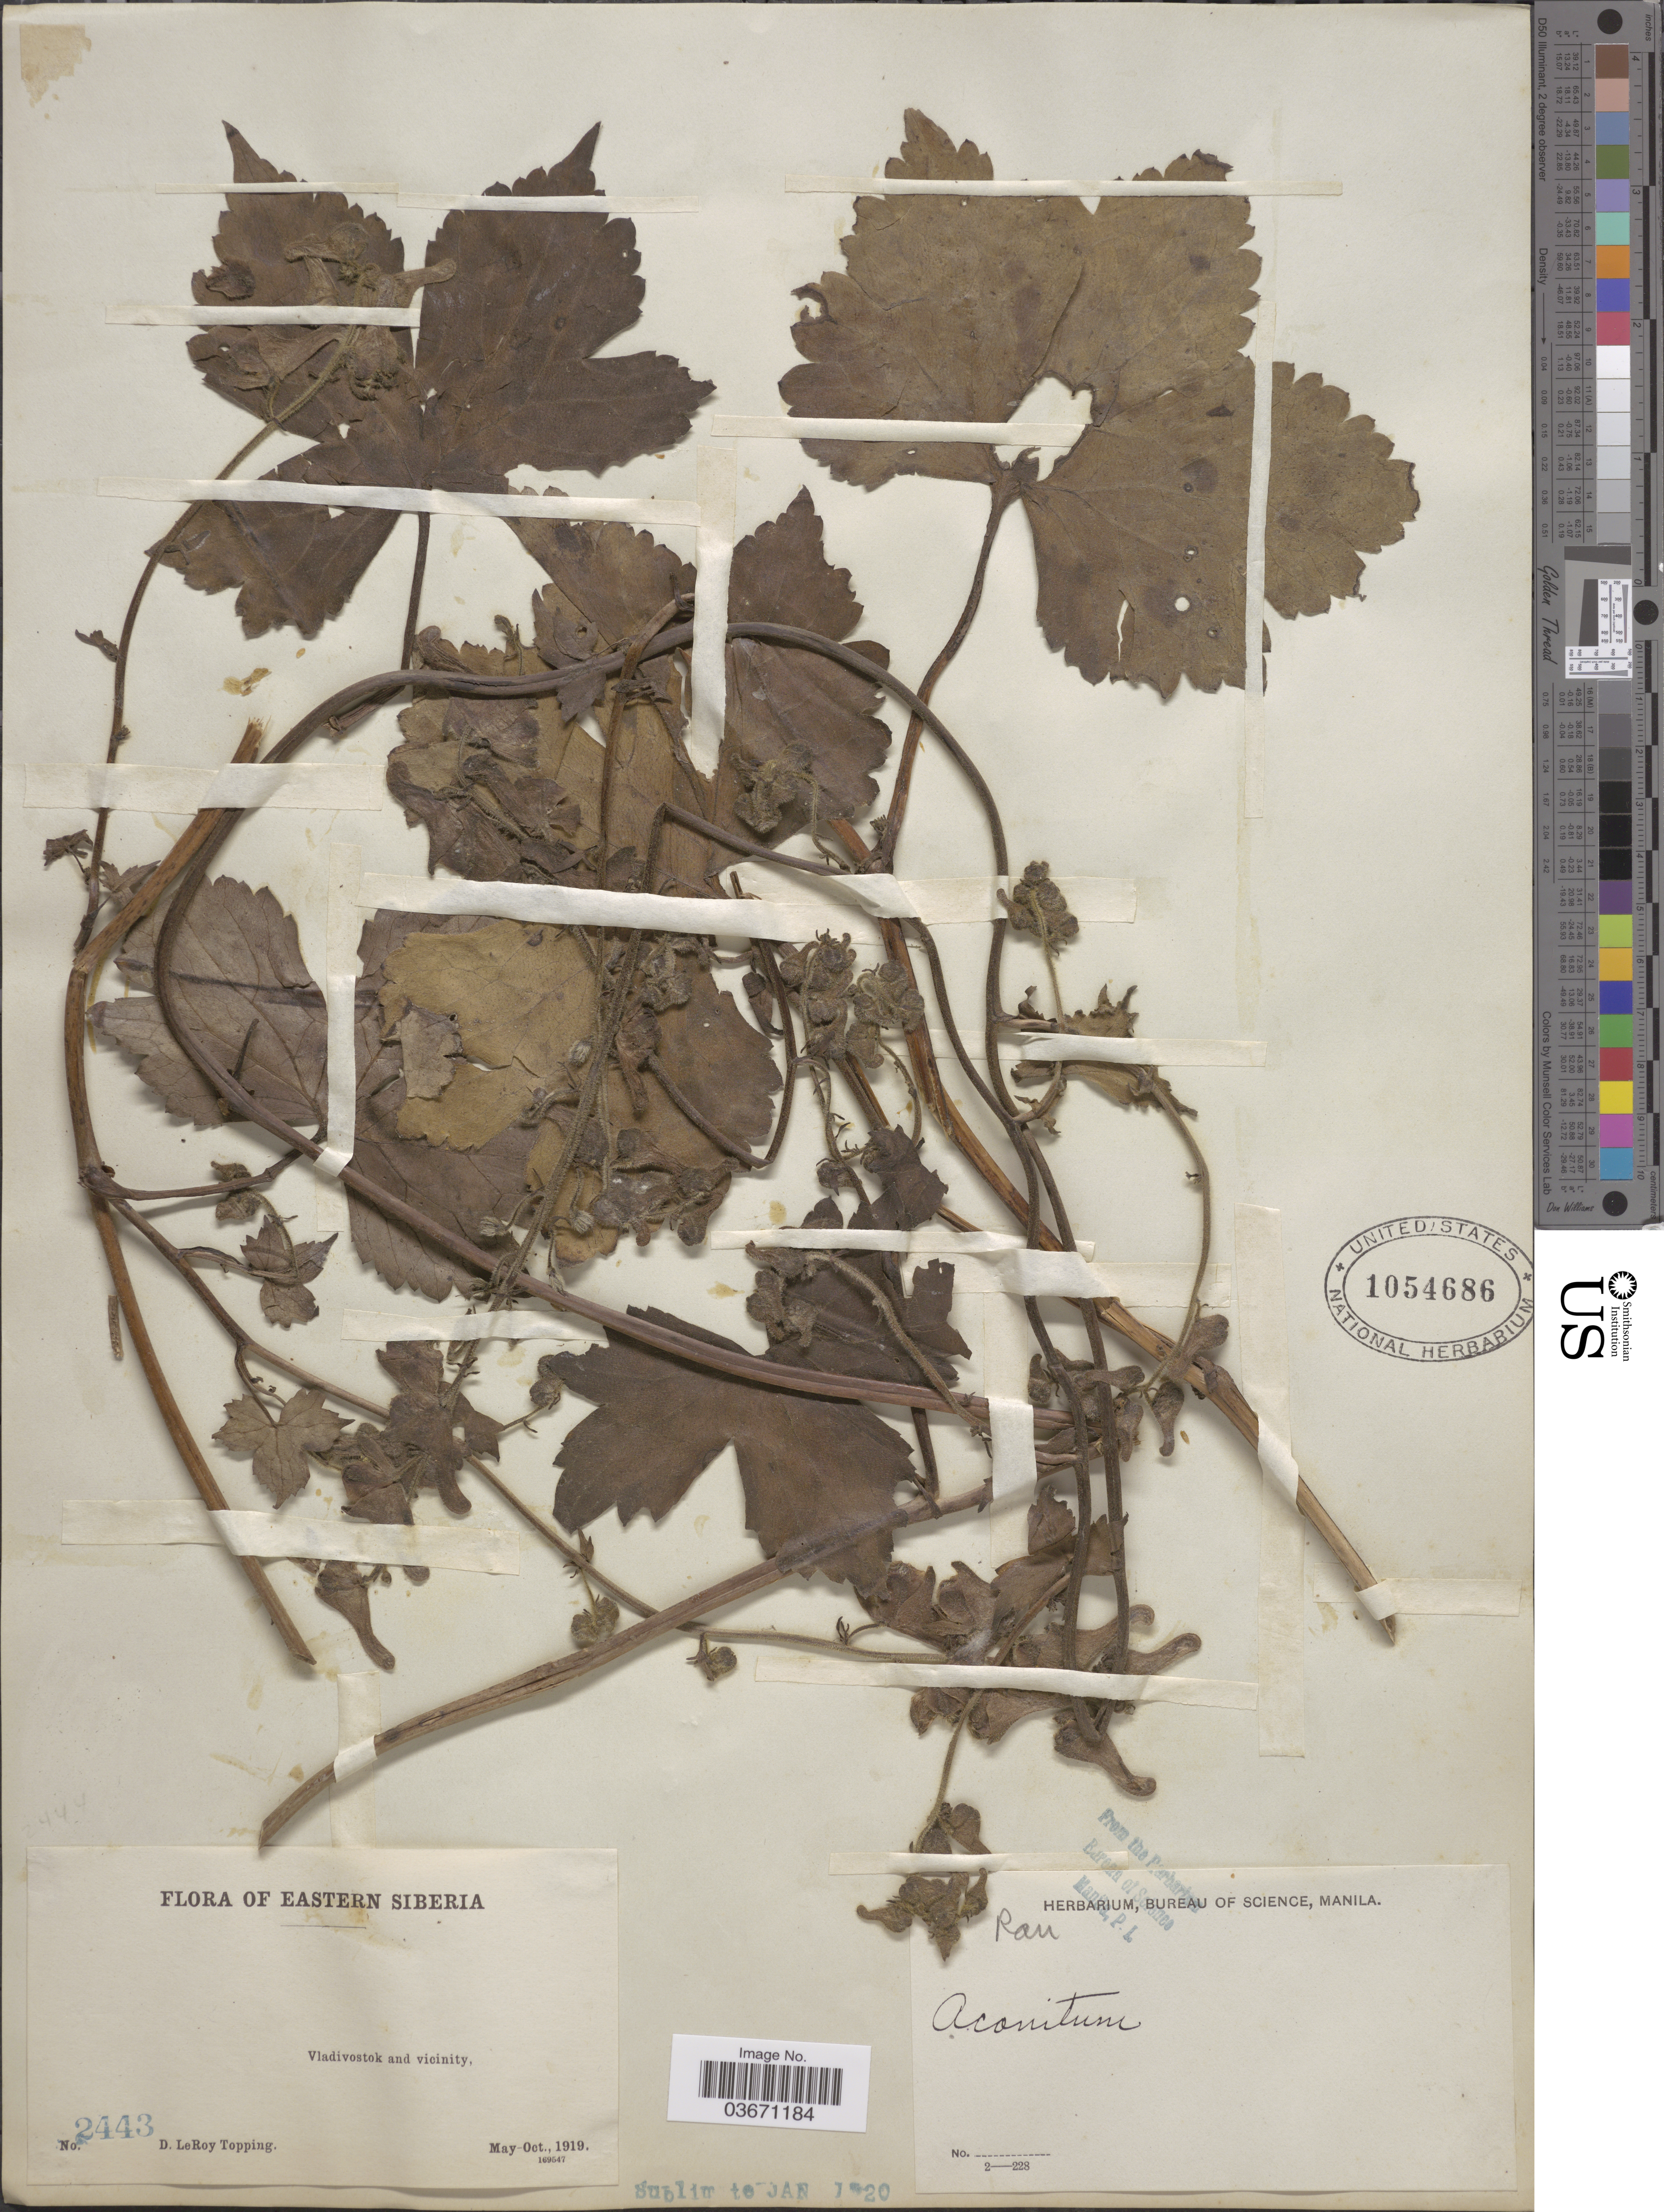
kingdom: Plantae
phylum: Tracheophyta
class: Magnoliopsida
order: Ranunculales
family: Ranunculaceae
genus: Aconitum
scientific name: Aconitum alboviolaceum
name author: Kom.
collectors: D. L. Topping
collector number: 2443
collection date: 1919-05/1919-10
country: Russian Federation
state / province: Primorsky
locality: Eastern Siberia. Vladivostok and vicinity.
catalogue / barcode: US 1054686